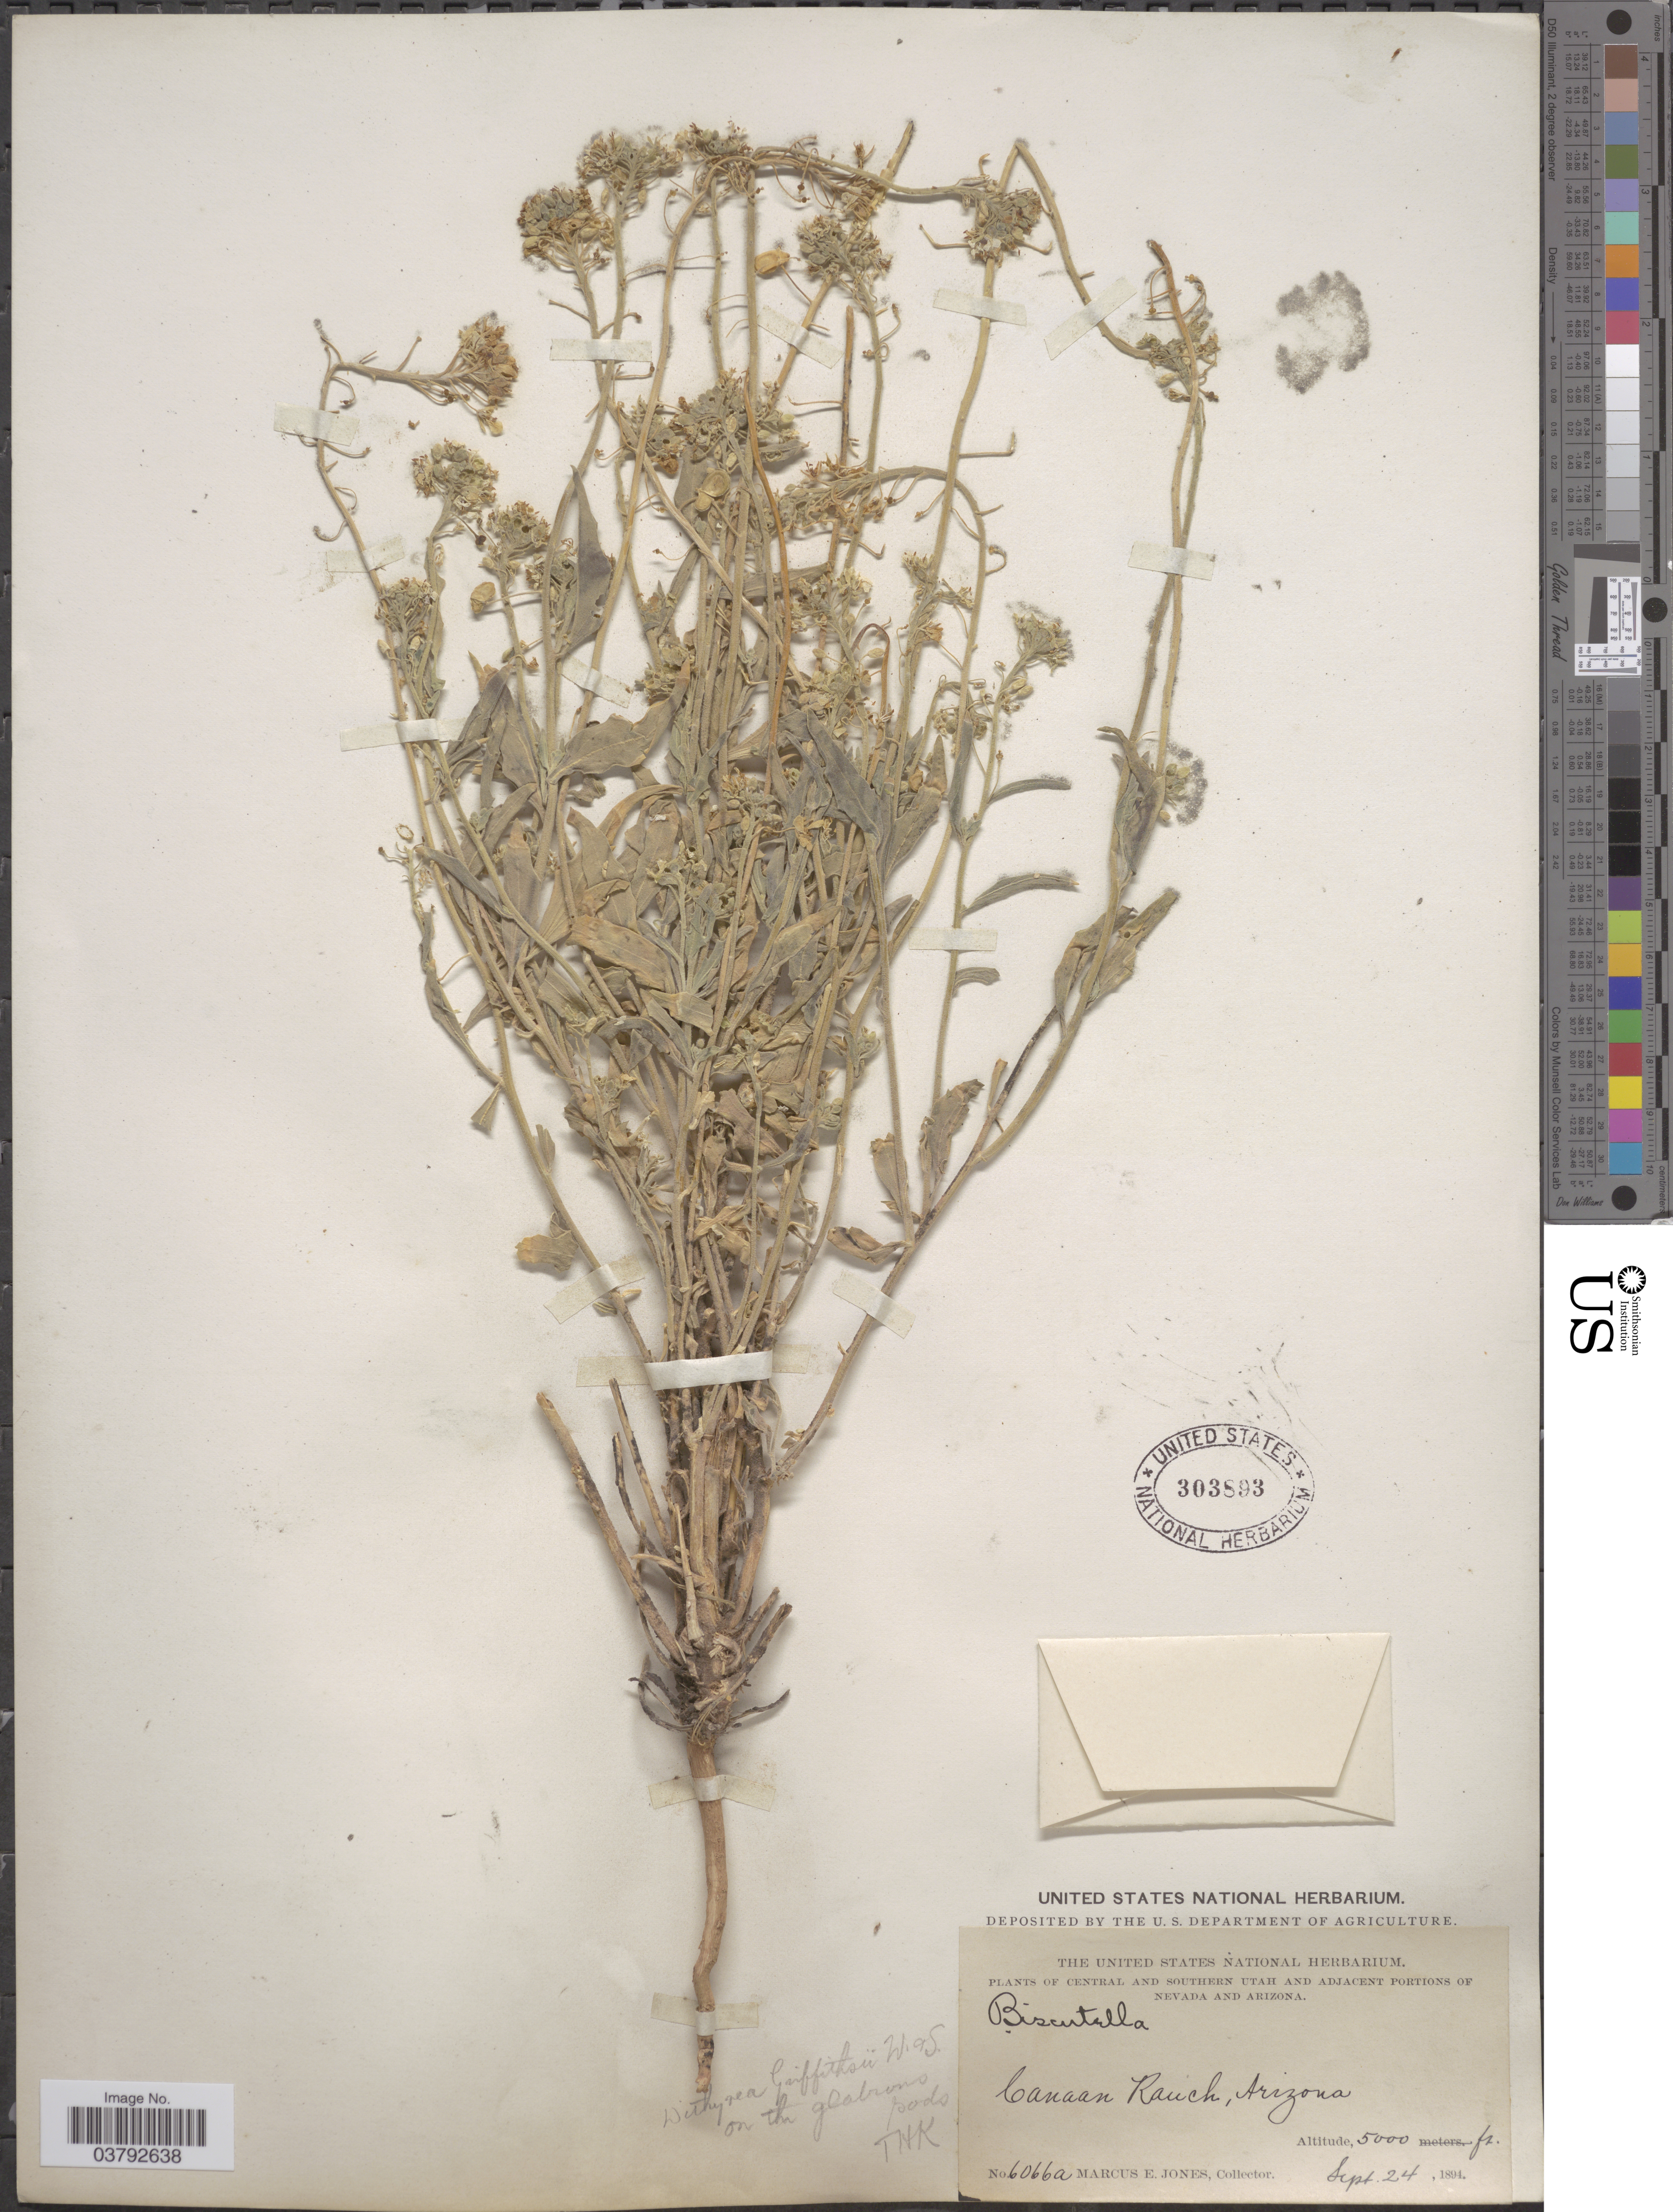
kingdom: Plantae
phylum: Tracheophyta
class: Magnoliopsida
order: Brassicales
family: Brassicaceae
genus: Dithyrea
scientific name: Dithyrea wislizeni var. griffithsii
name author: (Wooton & Standl.) Payson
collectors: M. E. Jones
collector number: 6066a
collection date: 1894-09-24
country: United States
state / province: Arizona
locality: Adjacent portions of Arizona. Canaan Ranch.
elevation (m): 1524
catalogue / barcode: US 303893